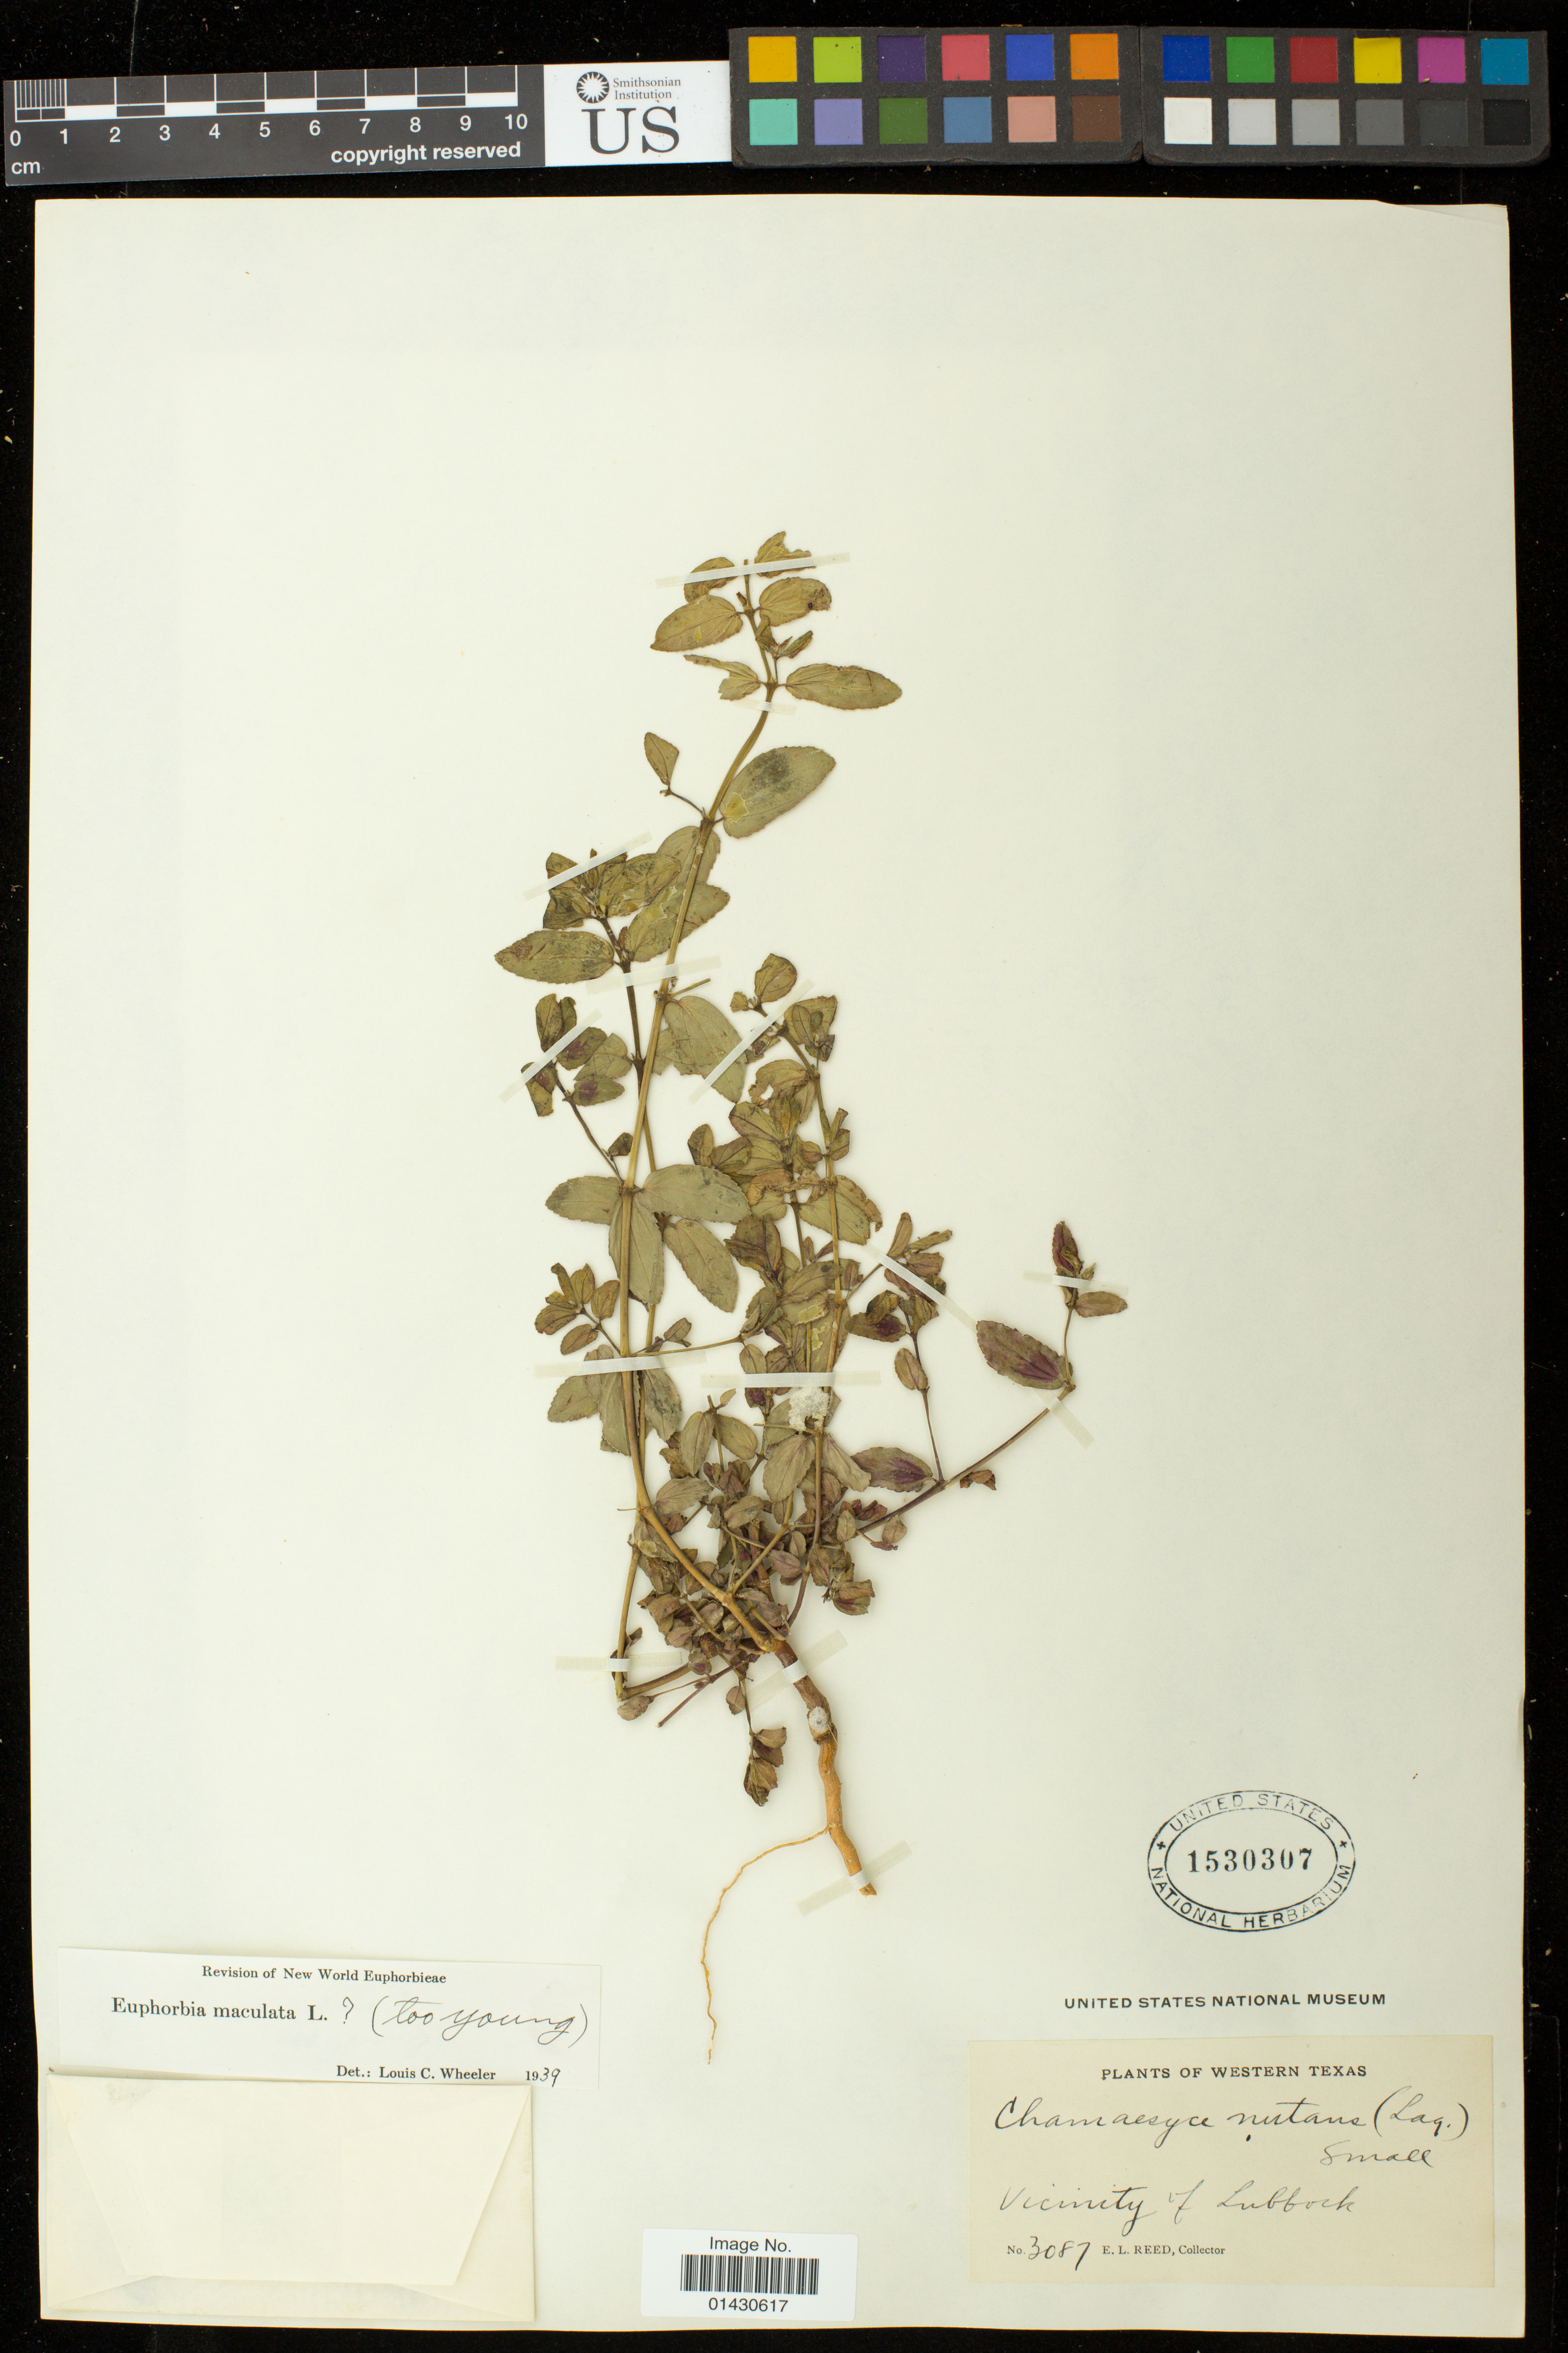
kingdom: Plantae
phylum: Tracheophyta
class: Magnoliopsida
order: Malpighiales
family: Euphorbiaceae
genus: Euphorbia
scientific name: Euphorbia maculata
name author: L.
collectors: E. Reed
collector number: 3087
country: United States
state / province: Texas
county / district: Lubbock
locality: Vicinity of Lubbock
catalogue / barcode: US 1530307